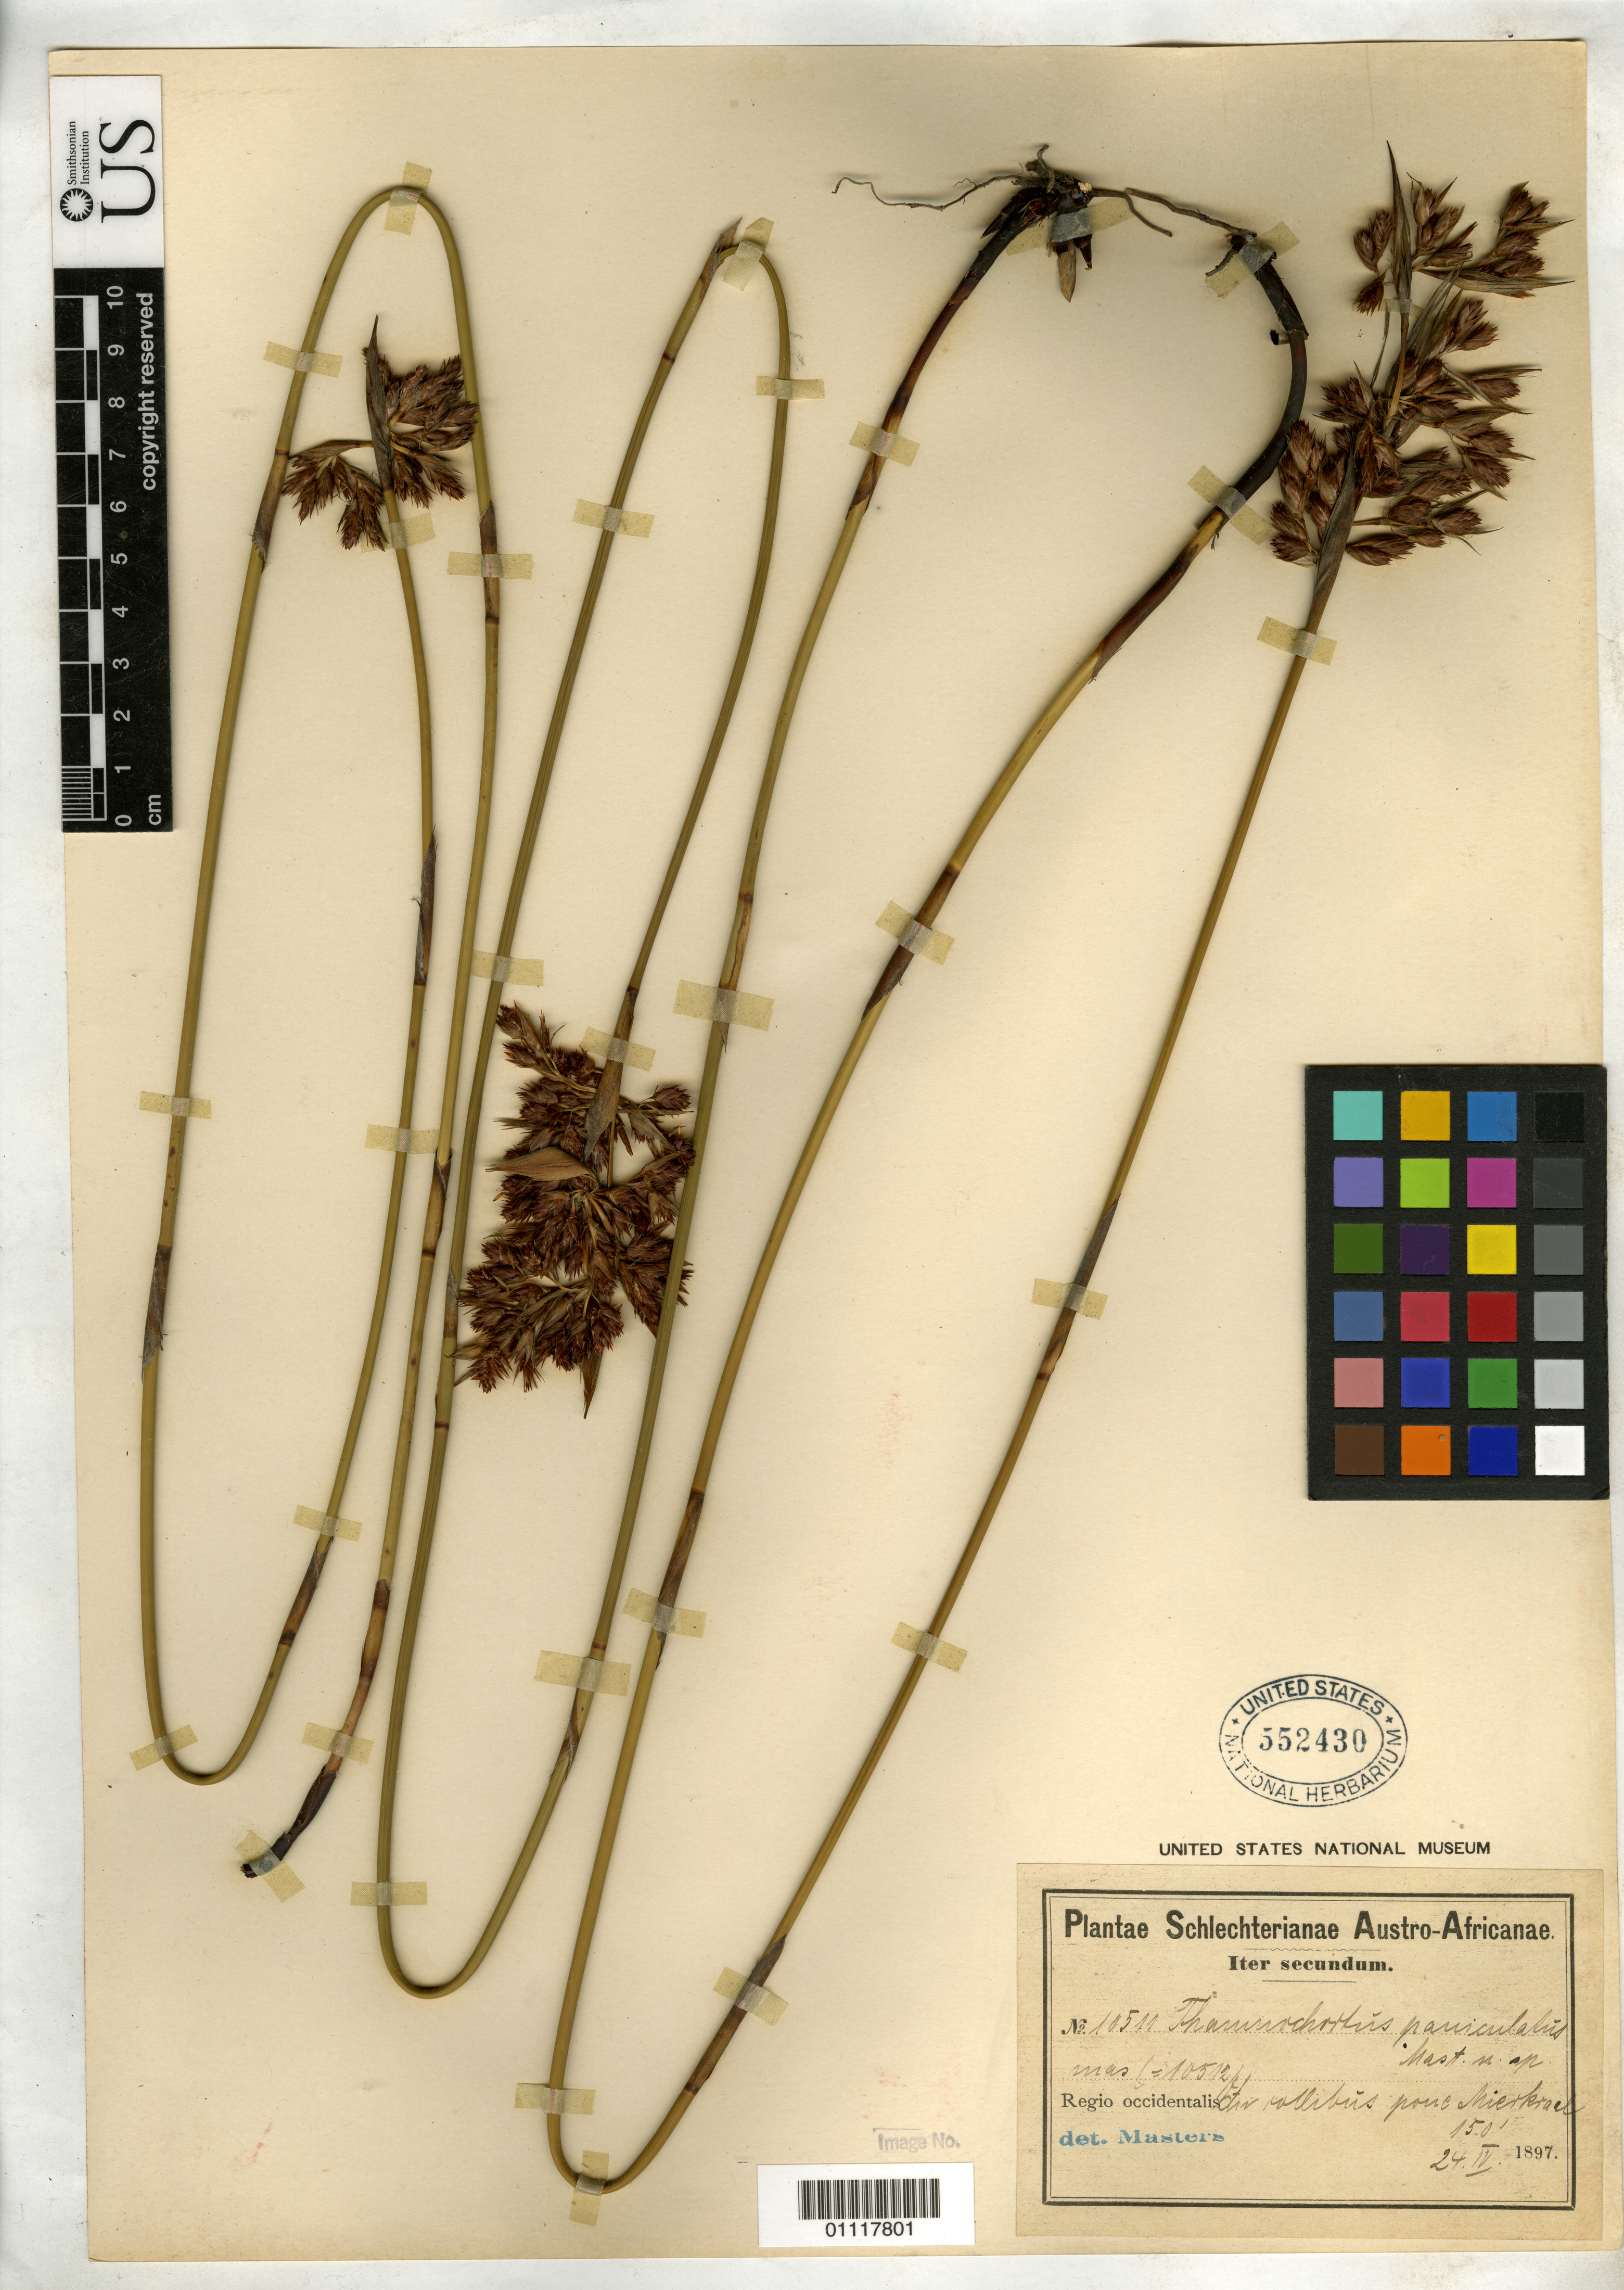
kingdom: Plantae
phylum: Tracheophyta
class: Liliopsida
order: Poales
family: Restionaceae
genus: Thamnochortus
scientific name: Thamnochortus paniculatus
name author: Mast.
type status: Syntype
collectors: F. R. R. Schlechter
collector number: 10511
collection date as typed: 24 Apr 1897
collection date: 1897-04-24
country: South Africa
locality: Mier Kraal.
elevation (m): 46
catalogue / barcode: US 552430